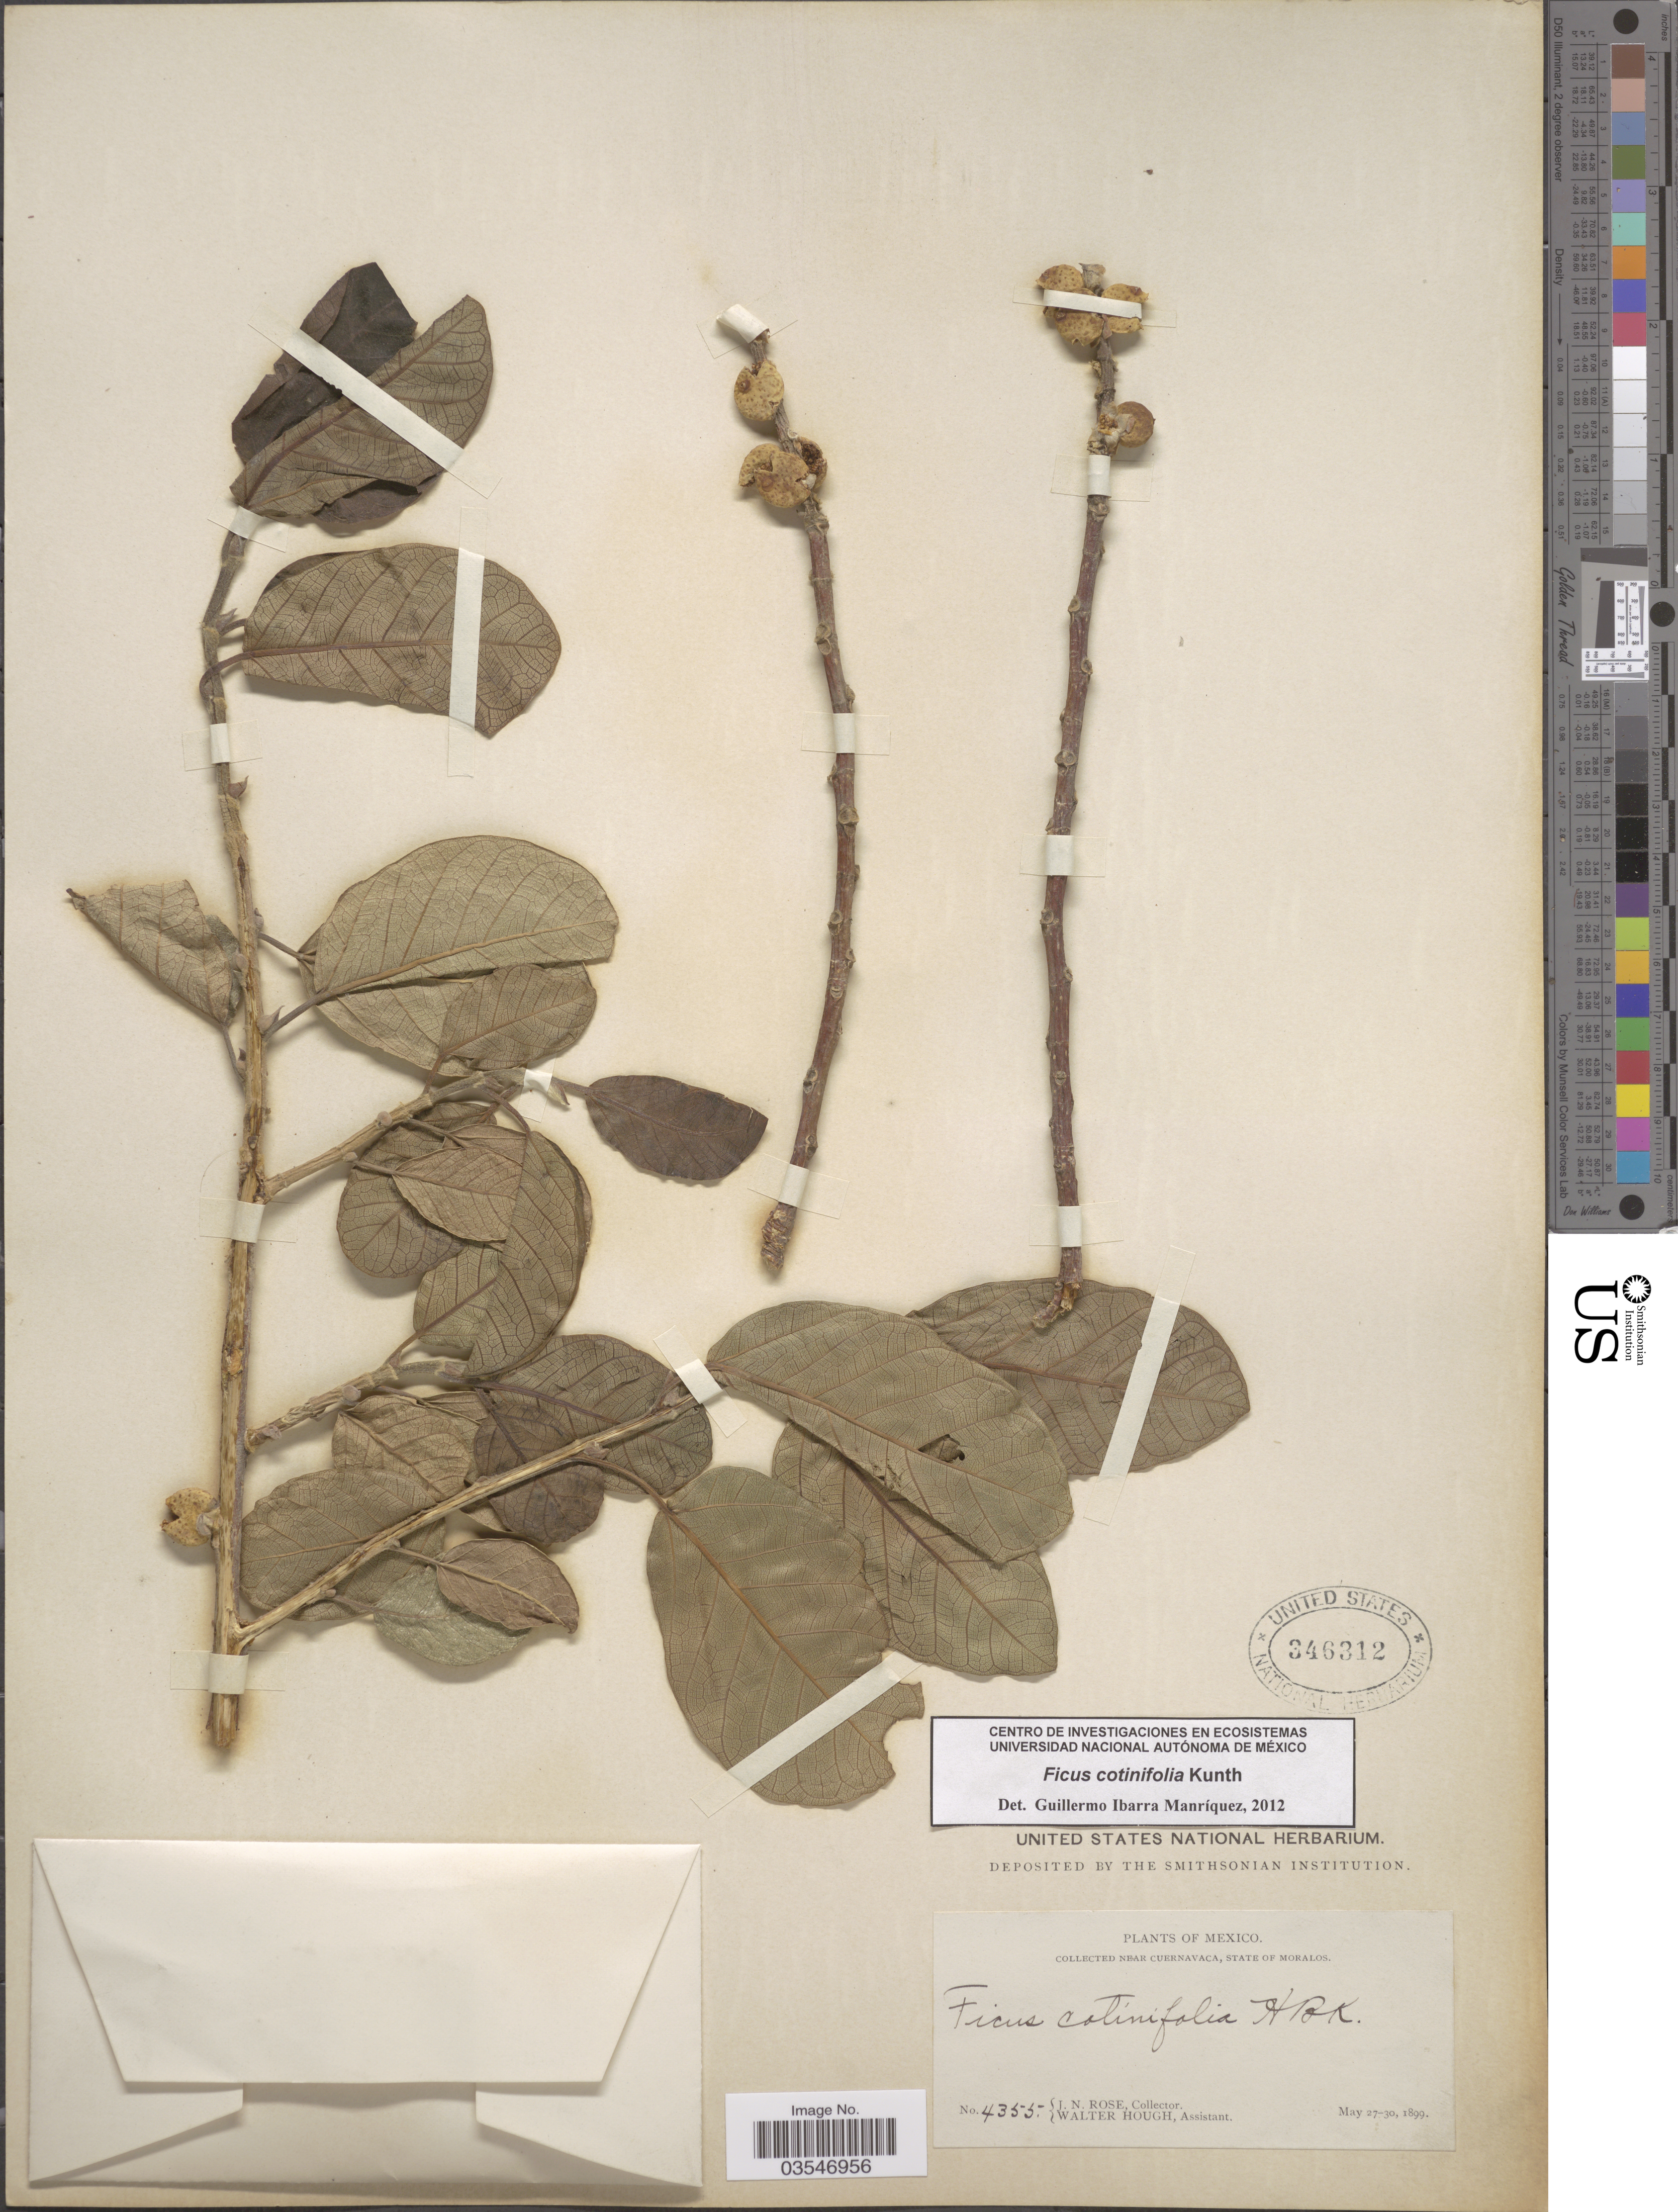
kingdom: Plantae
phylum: Tracheophyta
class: Magnoliopsida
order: Rosales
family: Moraceae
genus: Ficus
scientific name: Ficus cotinifolia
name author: Kunth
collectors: J. N. Rose & W. Hough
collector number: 4355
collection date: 1899-05-27/1899-05-30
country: Mexico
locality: Near Cuernavaca, State of Moralos.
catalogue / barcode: US 346312